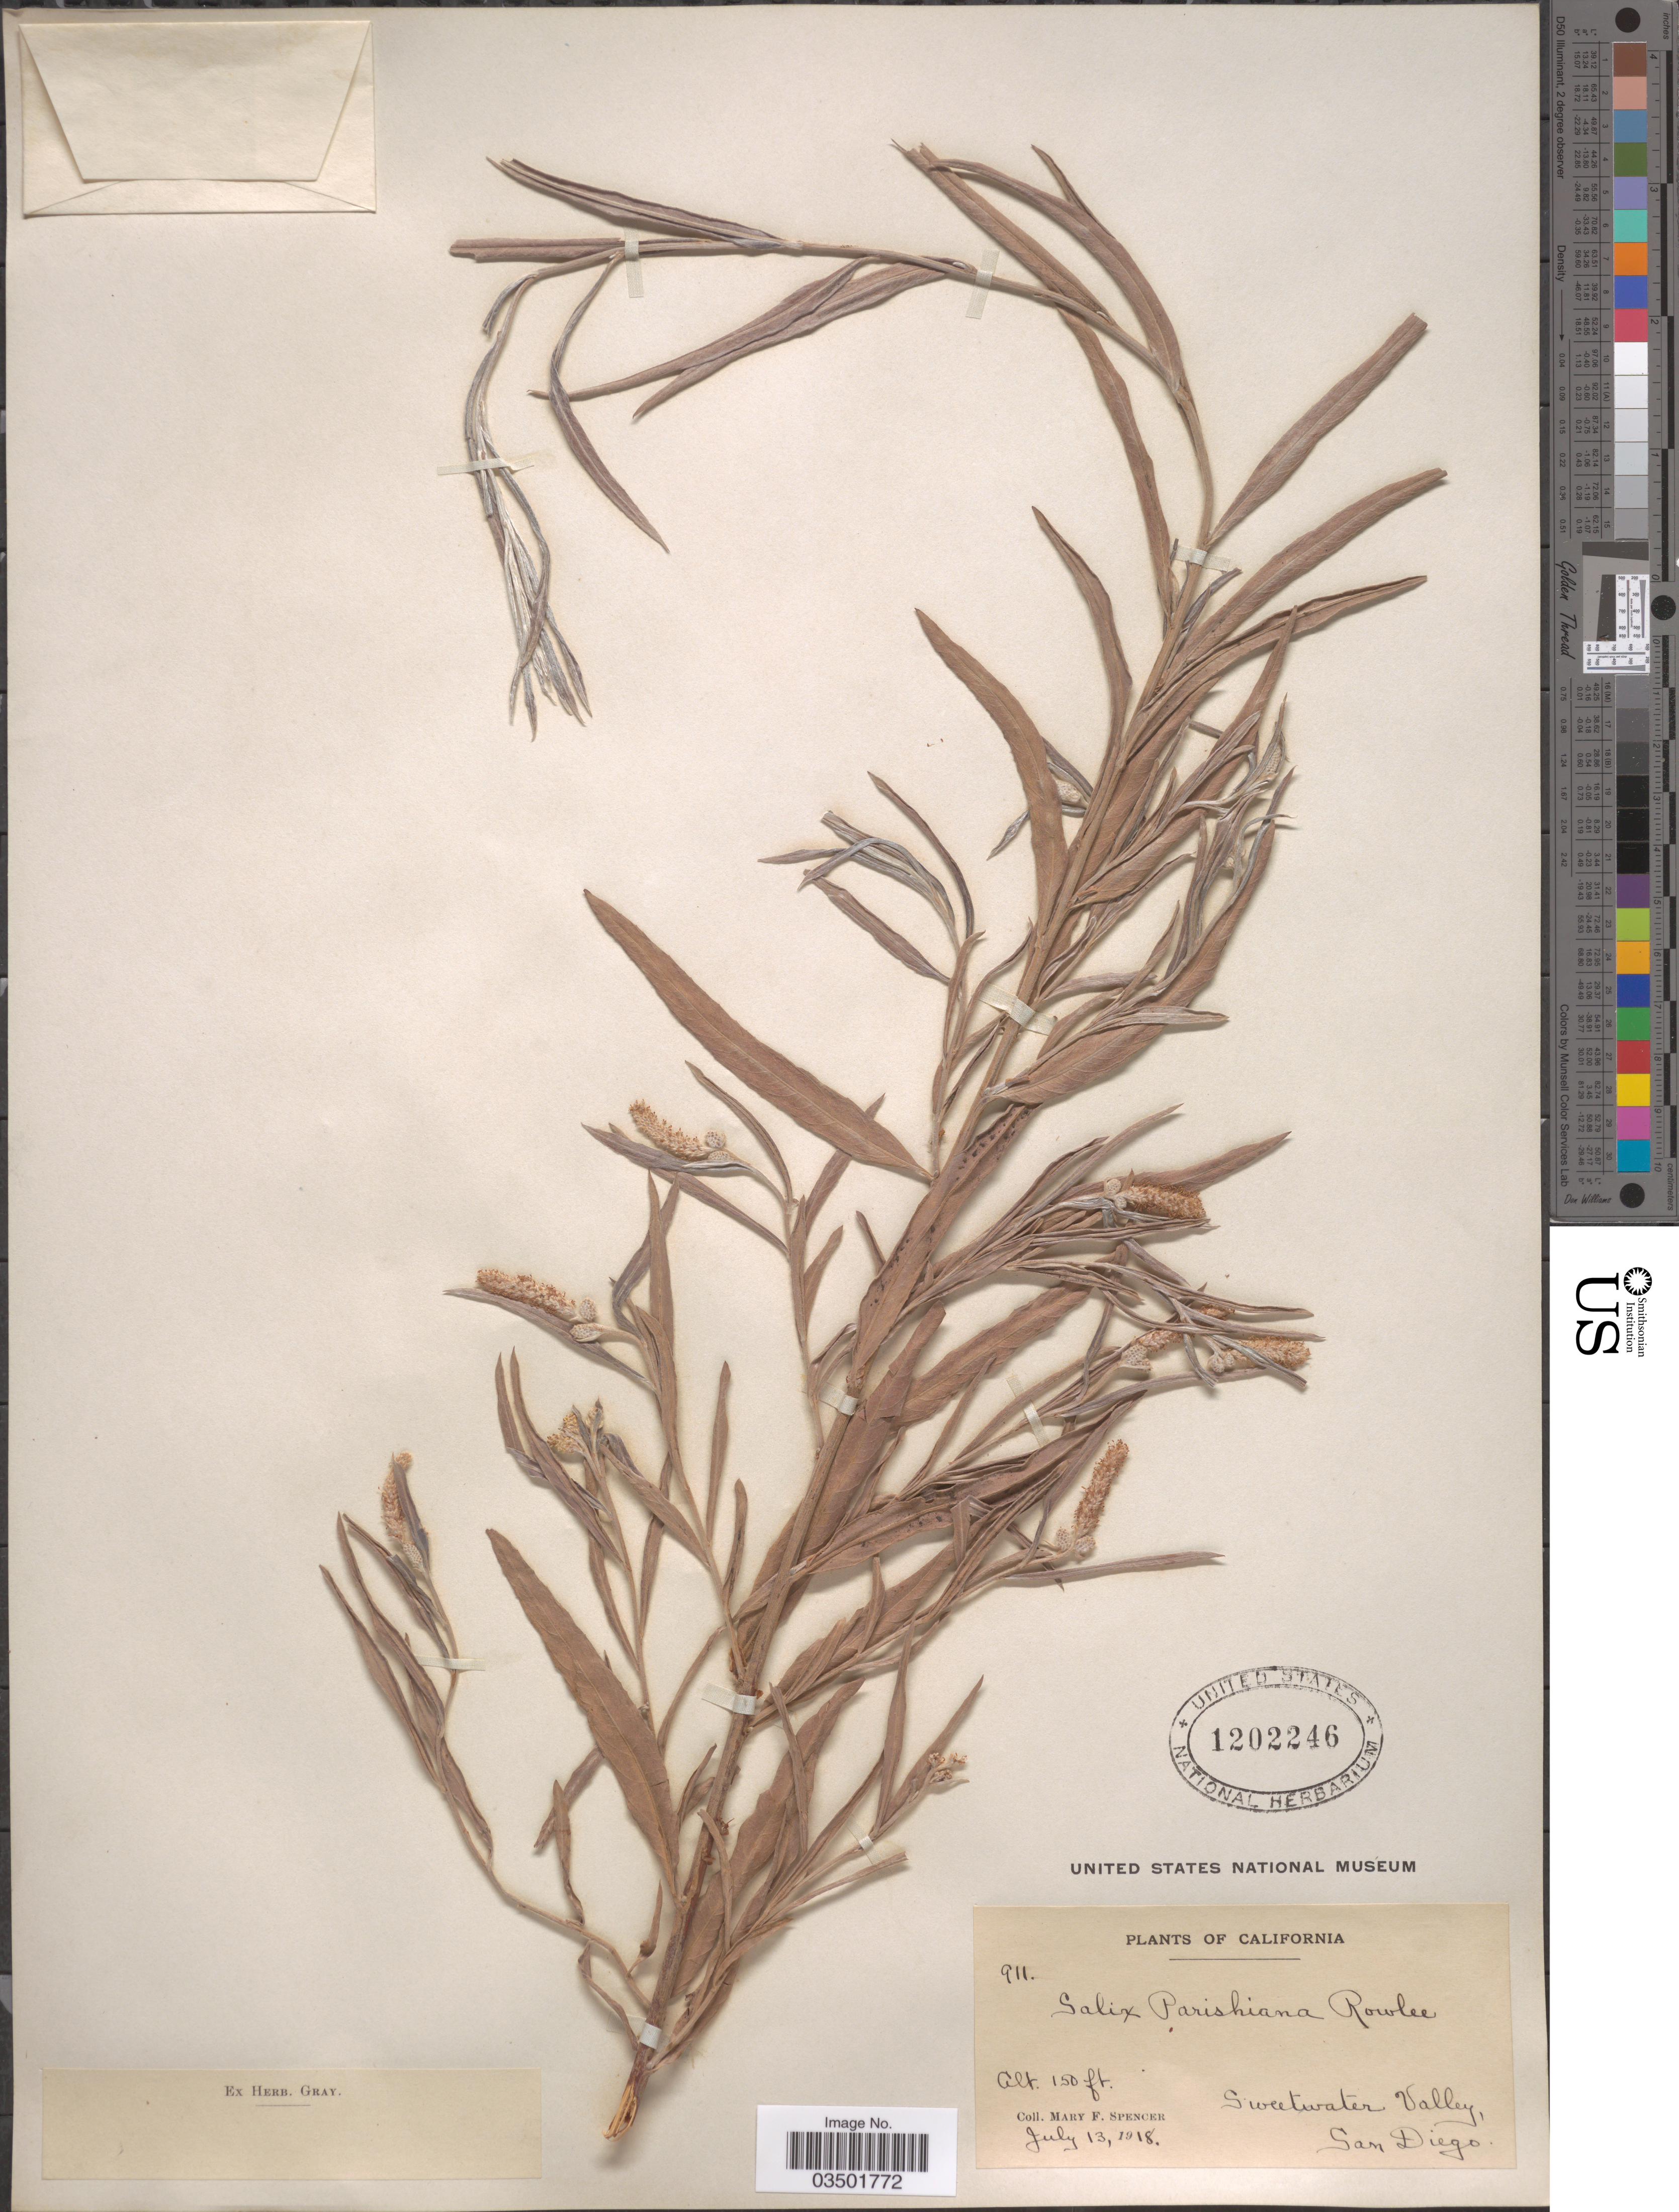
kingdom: Plantae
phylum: Tracheophyta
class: Magnoliopsida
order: Malpighiales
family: Salicaceae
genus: Salix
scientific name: Salix parishiana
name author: Rowlee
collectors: M. Spencer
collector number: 911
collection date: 1918-07-13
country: United States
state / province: California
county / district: San Diego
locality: Sweetwater Valley, San Diego.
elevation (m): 46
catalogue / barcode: US 1202246